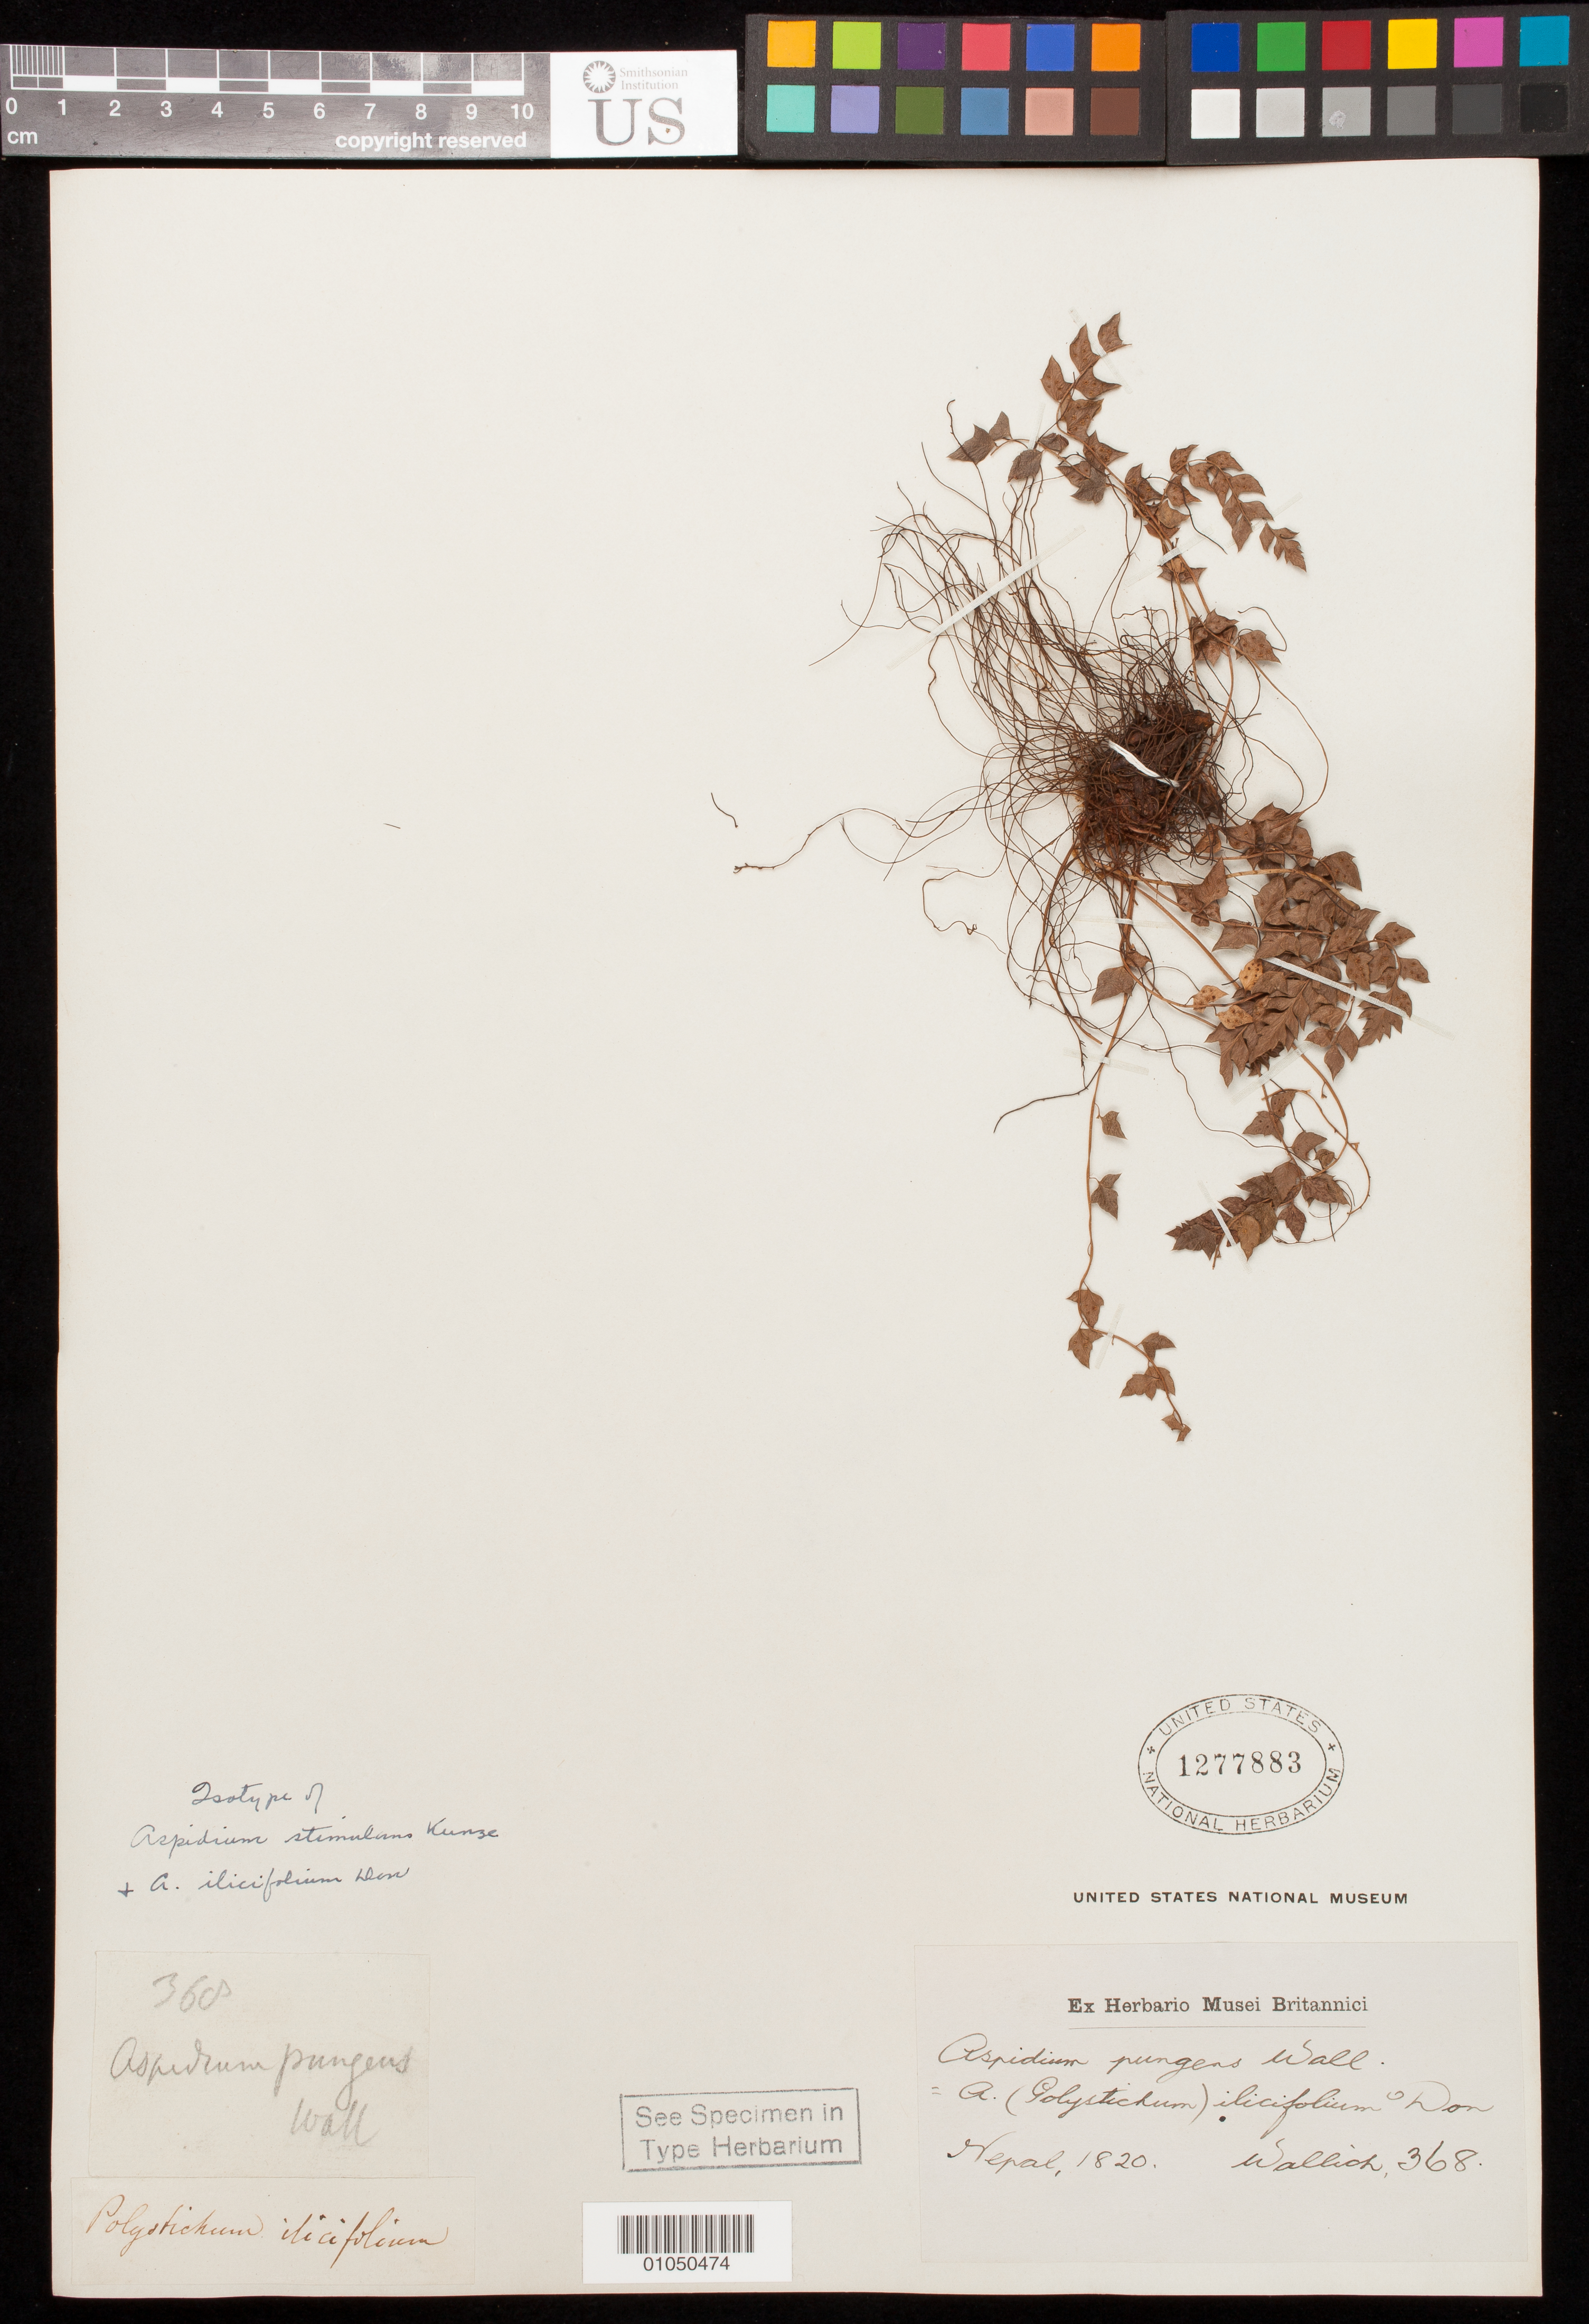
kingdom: Plantae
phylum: Tracheophyta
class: Polypodiopsida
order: Polypodiales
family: Tectariaceae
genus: Aspidium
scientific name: Aspidium ilicifolium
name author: D. Don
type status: Type Collection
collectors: N. Wallich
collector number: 368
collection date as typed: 1820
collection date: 1820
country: Nepal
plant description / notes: Aspidium stimulans C. Presl (without description but citing Wallich 368) proposed as new name for Aspidium pungens Wall. non Kaulf. but Wallich's name is either a nom. nud. or a misapplied name and has no nomenclatural status.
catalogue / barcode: US 1277883